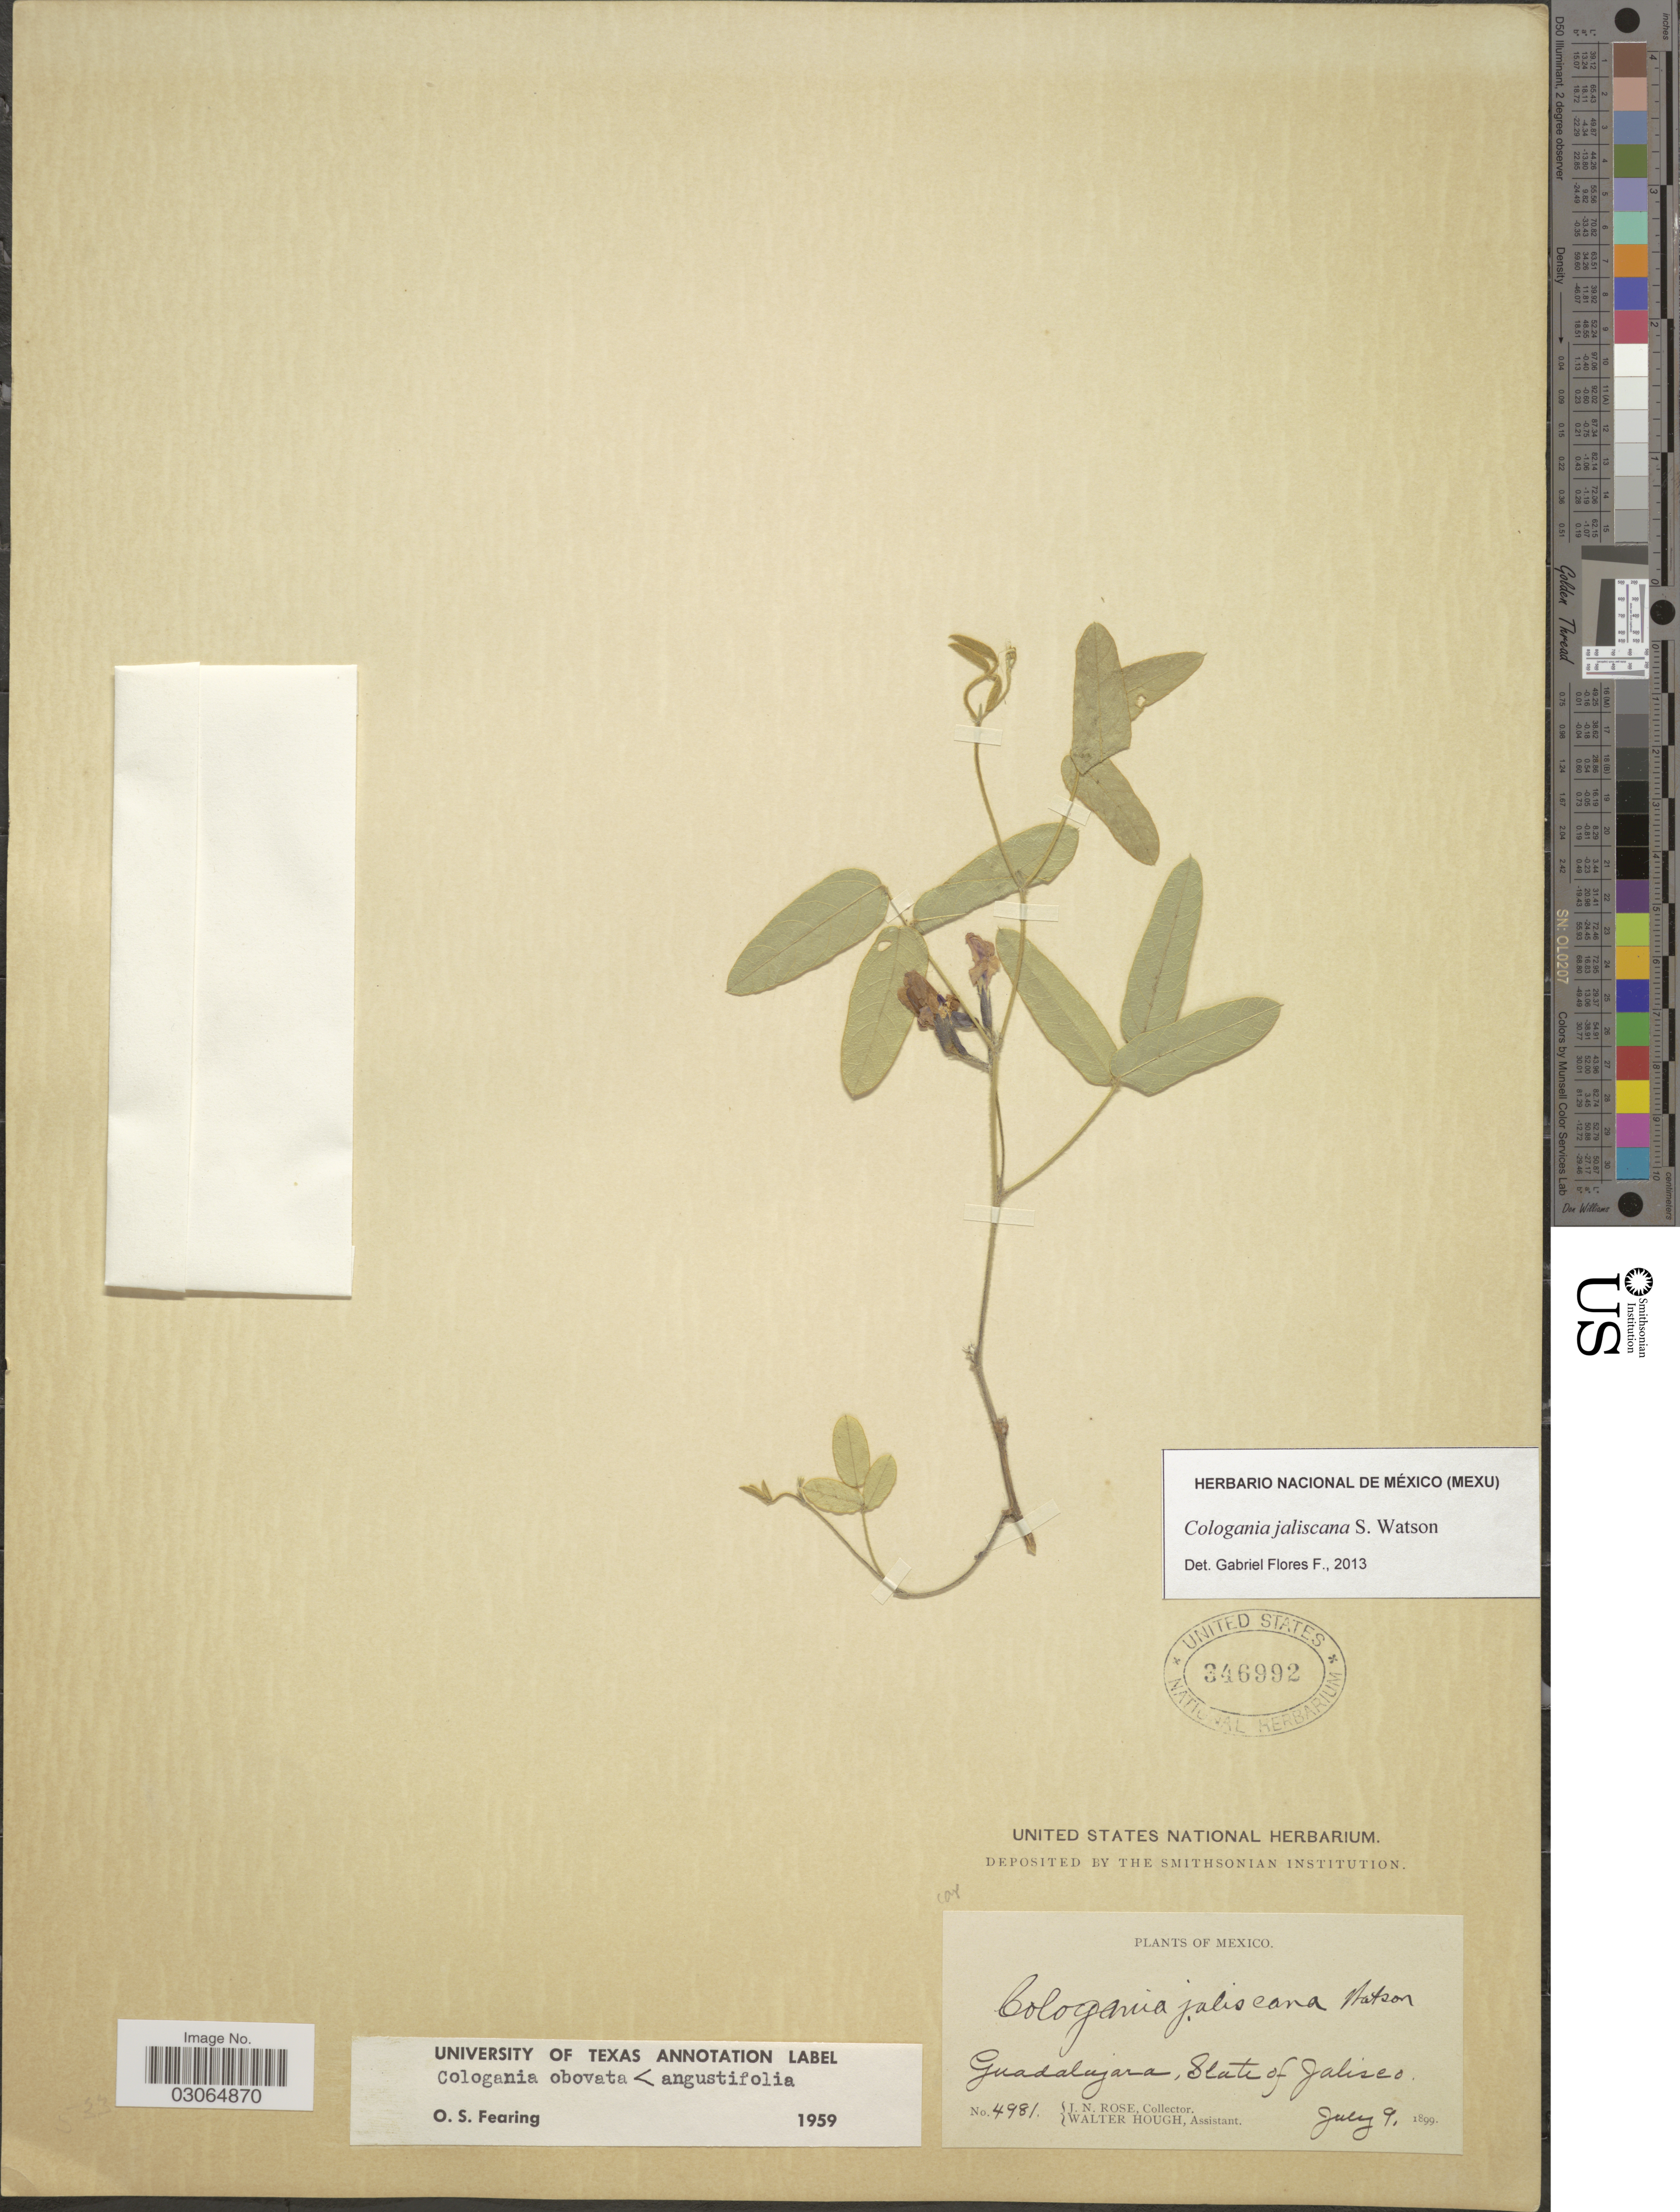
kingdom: Plantae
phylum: Tracheophyta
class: Magnoliopsida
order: Fabales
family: Fabaceae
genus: Cologania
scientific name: Cologania obovata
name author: Schltdl.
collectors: J. N. Rose & W. Hough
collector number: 4981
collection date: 1899-07-09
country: Mexico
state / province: Jalisco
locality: Guadalajara.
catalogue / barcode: US 346992